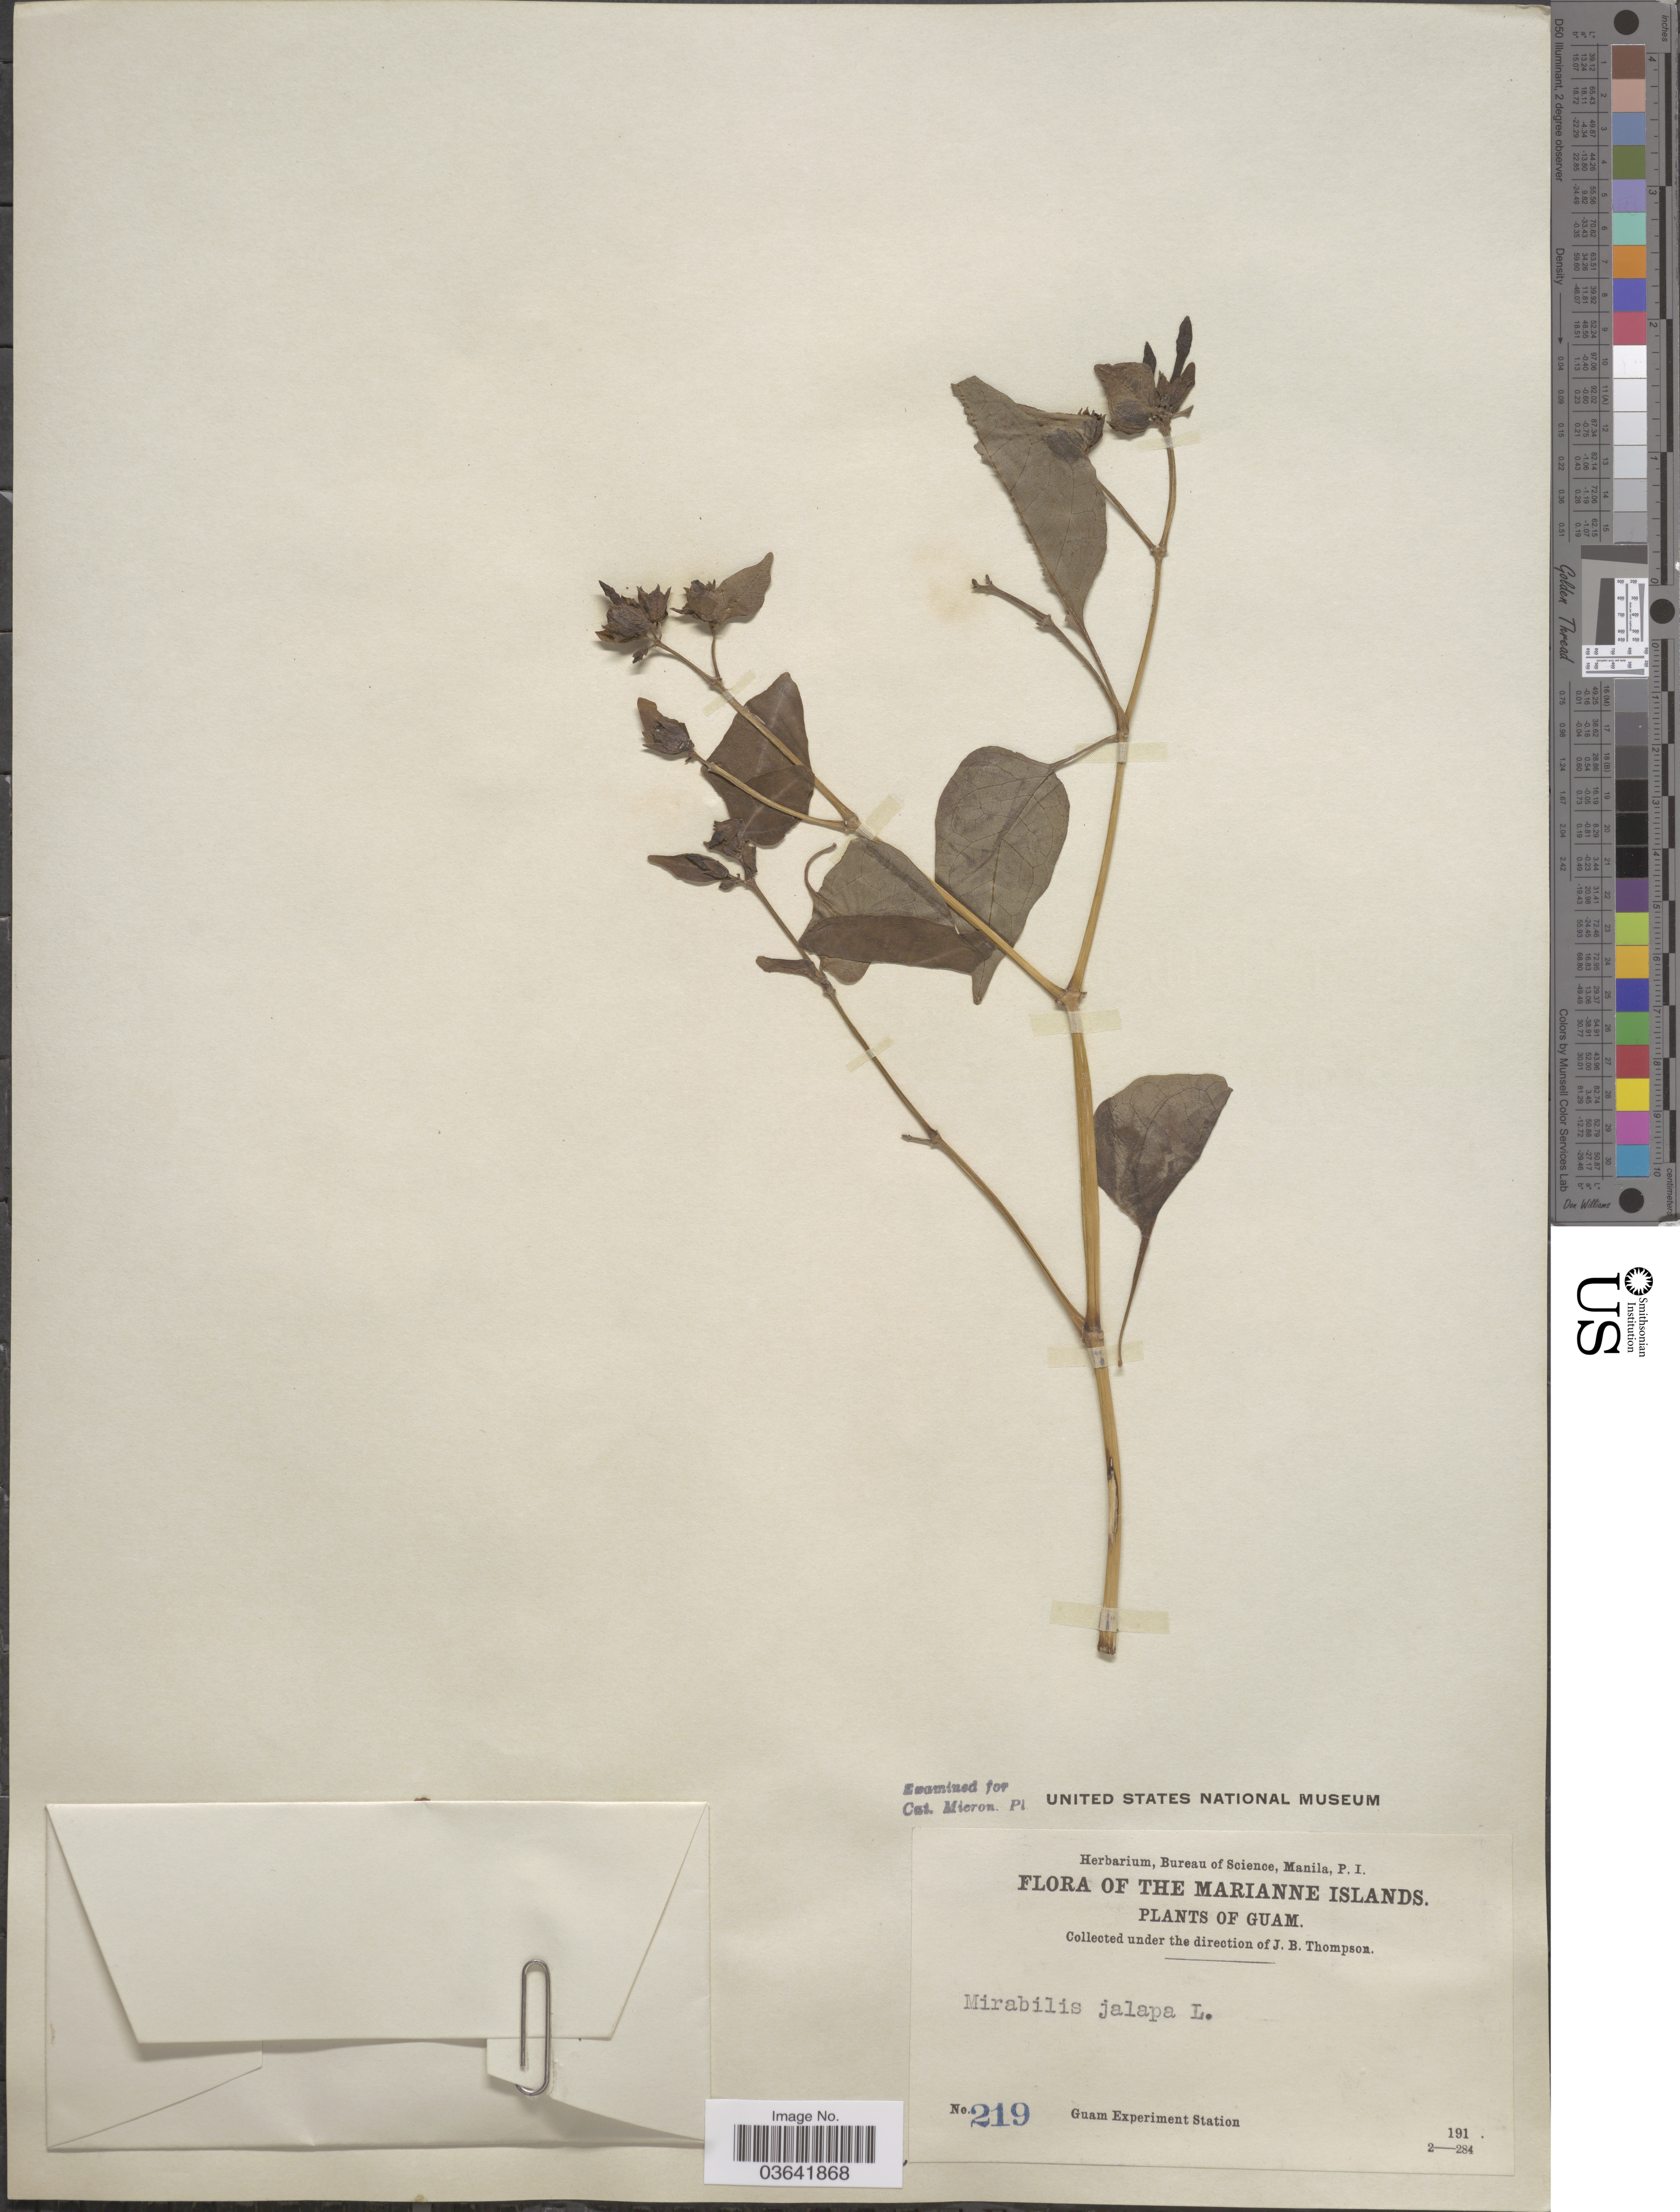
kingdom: Plantae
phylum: Tracheophyta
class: Magnoliopsida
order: Caryophyllales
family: Nyctaginaceae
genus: Mirabilis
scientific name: Mirabilis jalapa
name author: L.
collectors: Guam Exp. Sta.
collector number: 219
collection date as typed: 191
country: Guam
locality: The Marianne Islands.